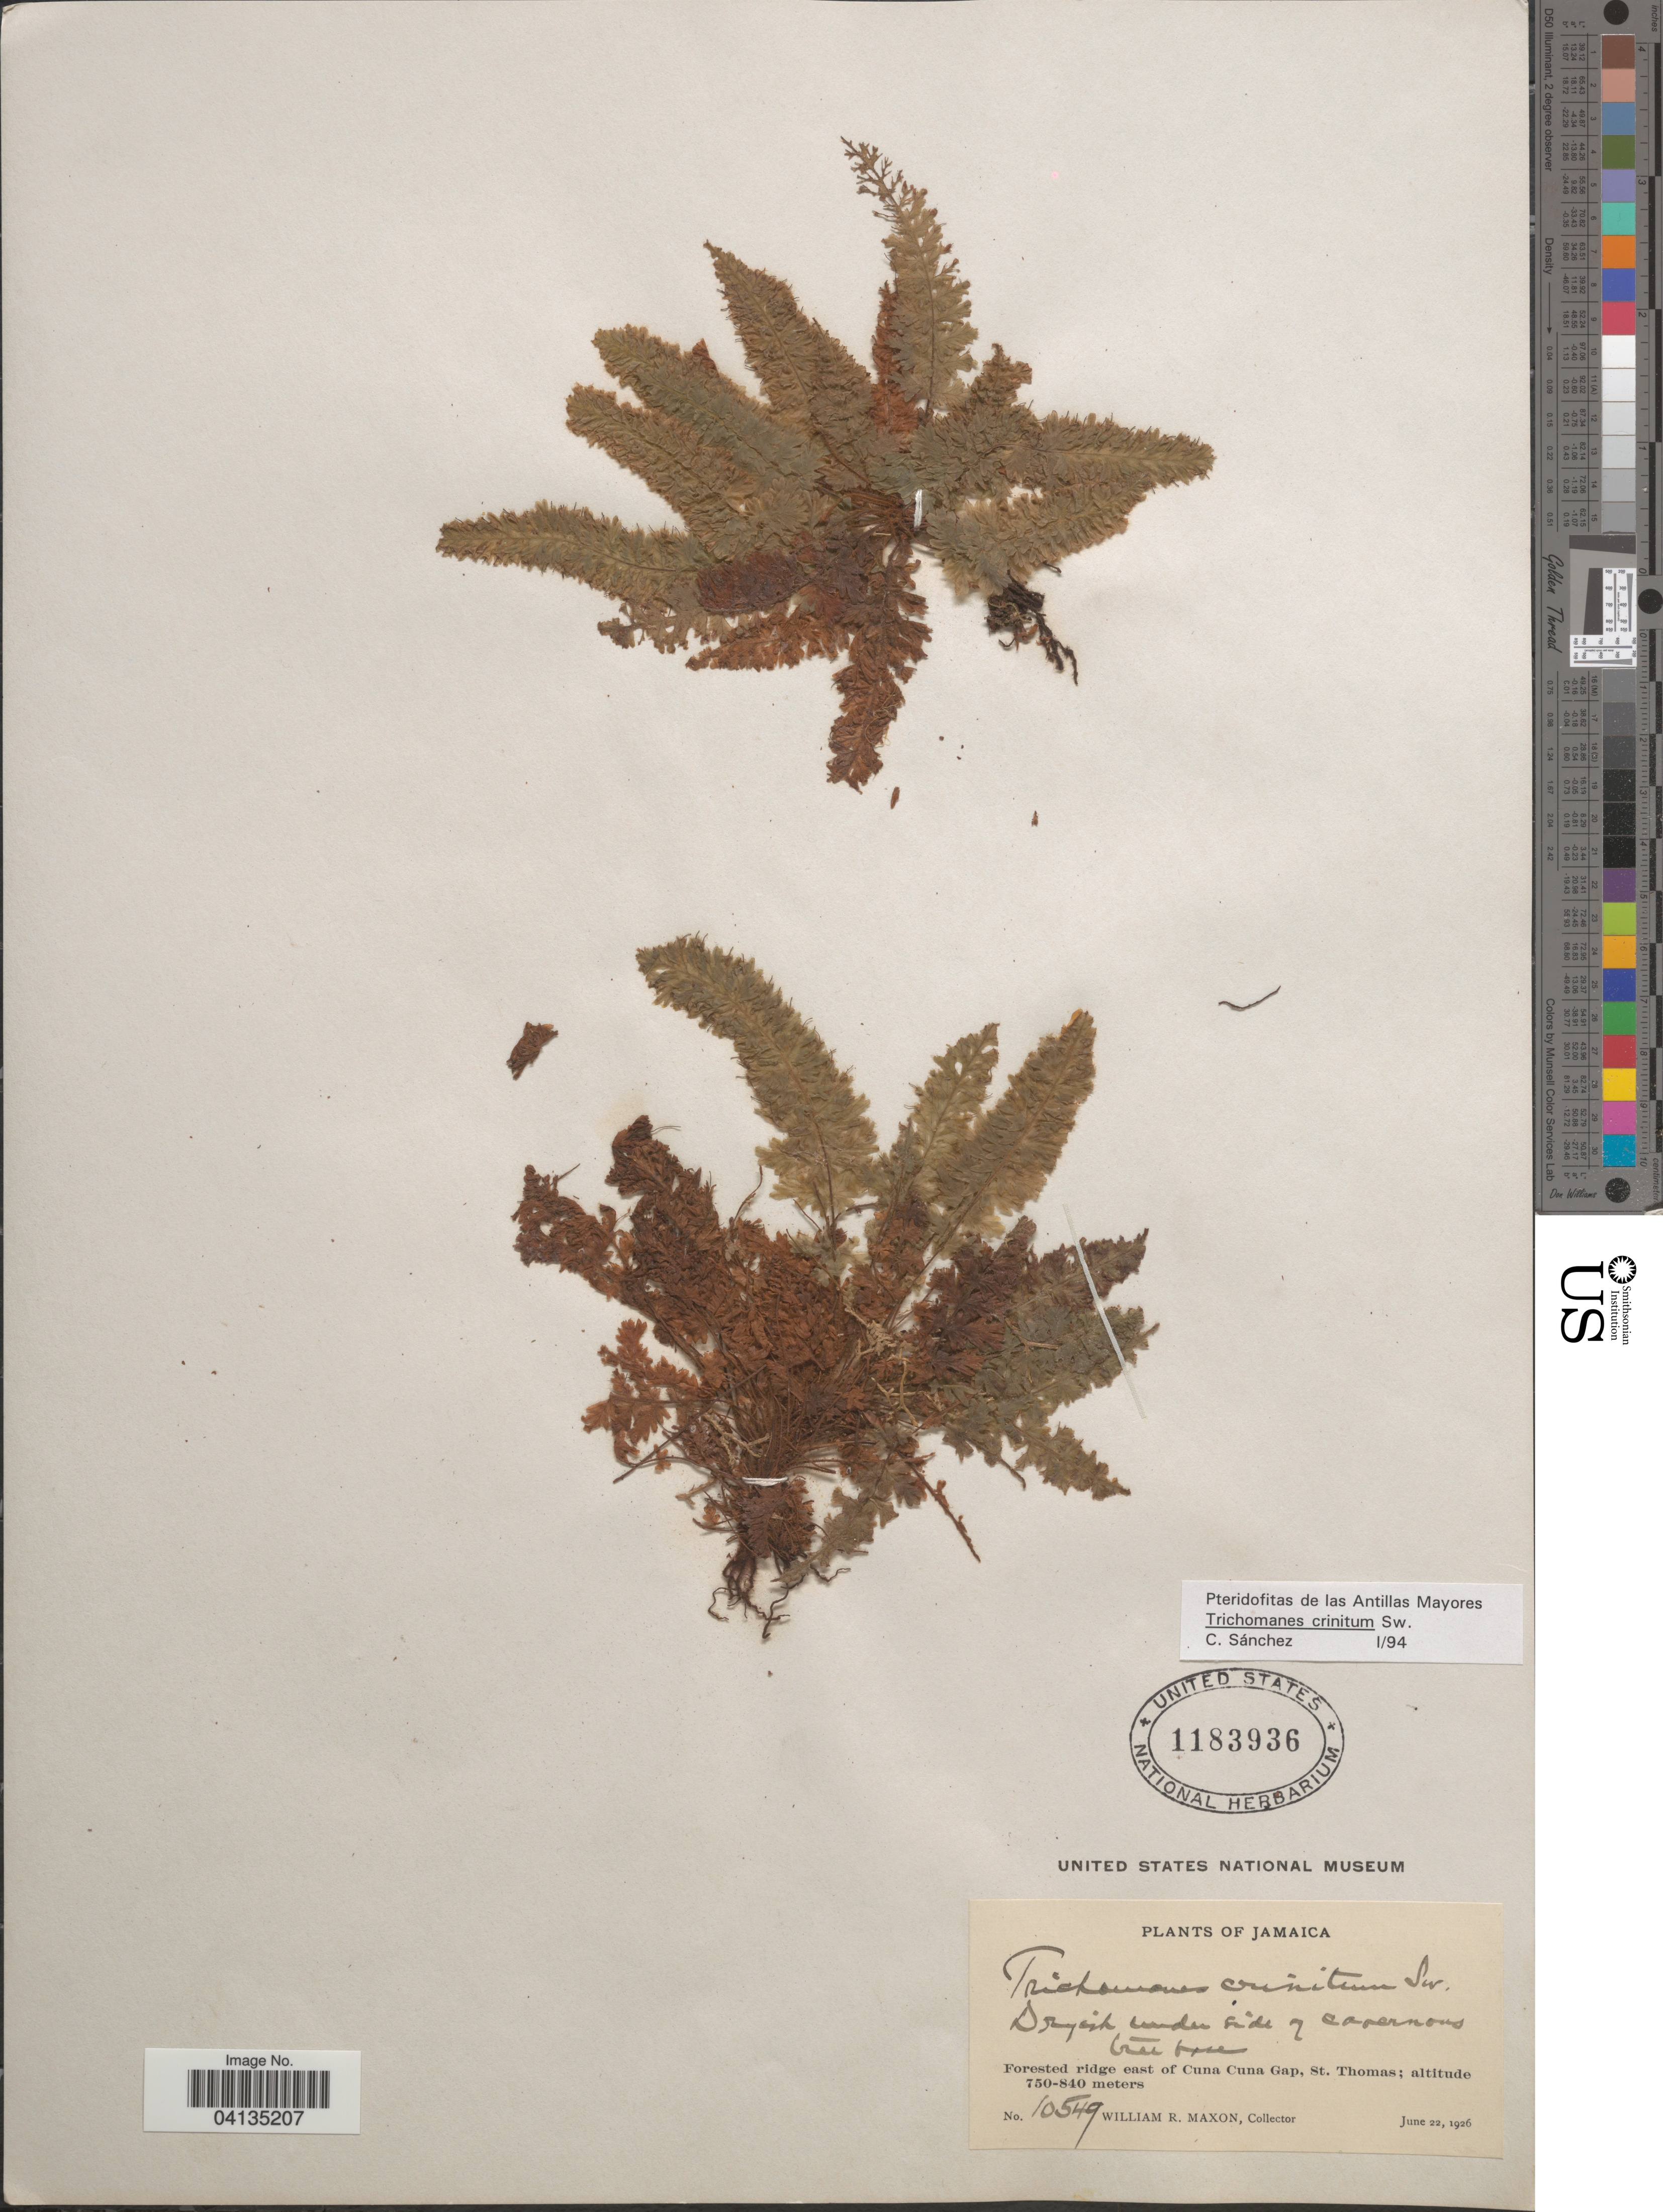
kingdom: Plantae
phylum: Tracheophyta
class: Polypodiopsida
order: Hymenophyllales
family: Hymenophyllaceae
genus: Trichomanes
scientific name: Trichomanes crinitum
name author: Sw.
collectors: W. R. Maxon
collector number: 10549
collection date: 1926-06-22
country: Jamaica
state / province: Saint Thomas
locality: Forested ridge east of Cuna Cuna Gap.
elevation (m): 750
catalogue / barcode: US 1183936